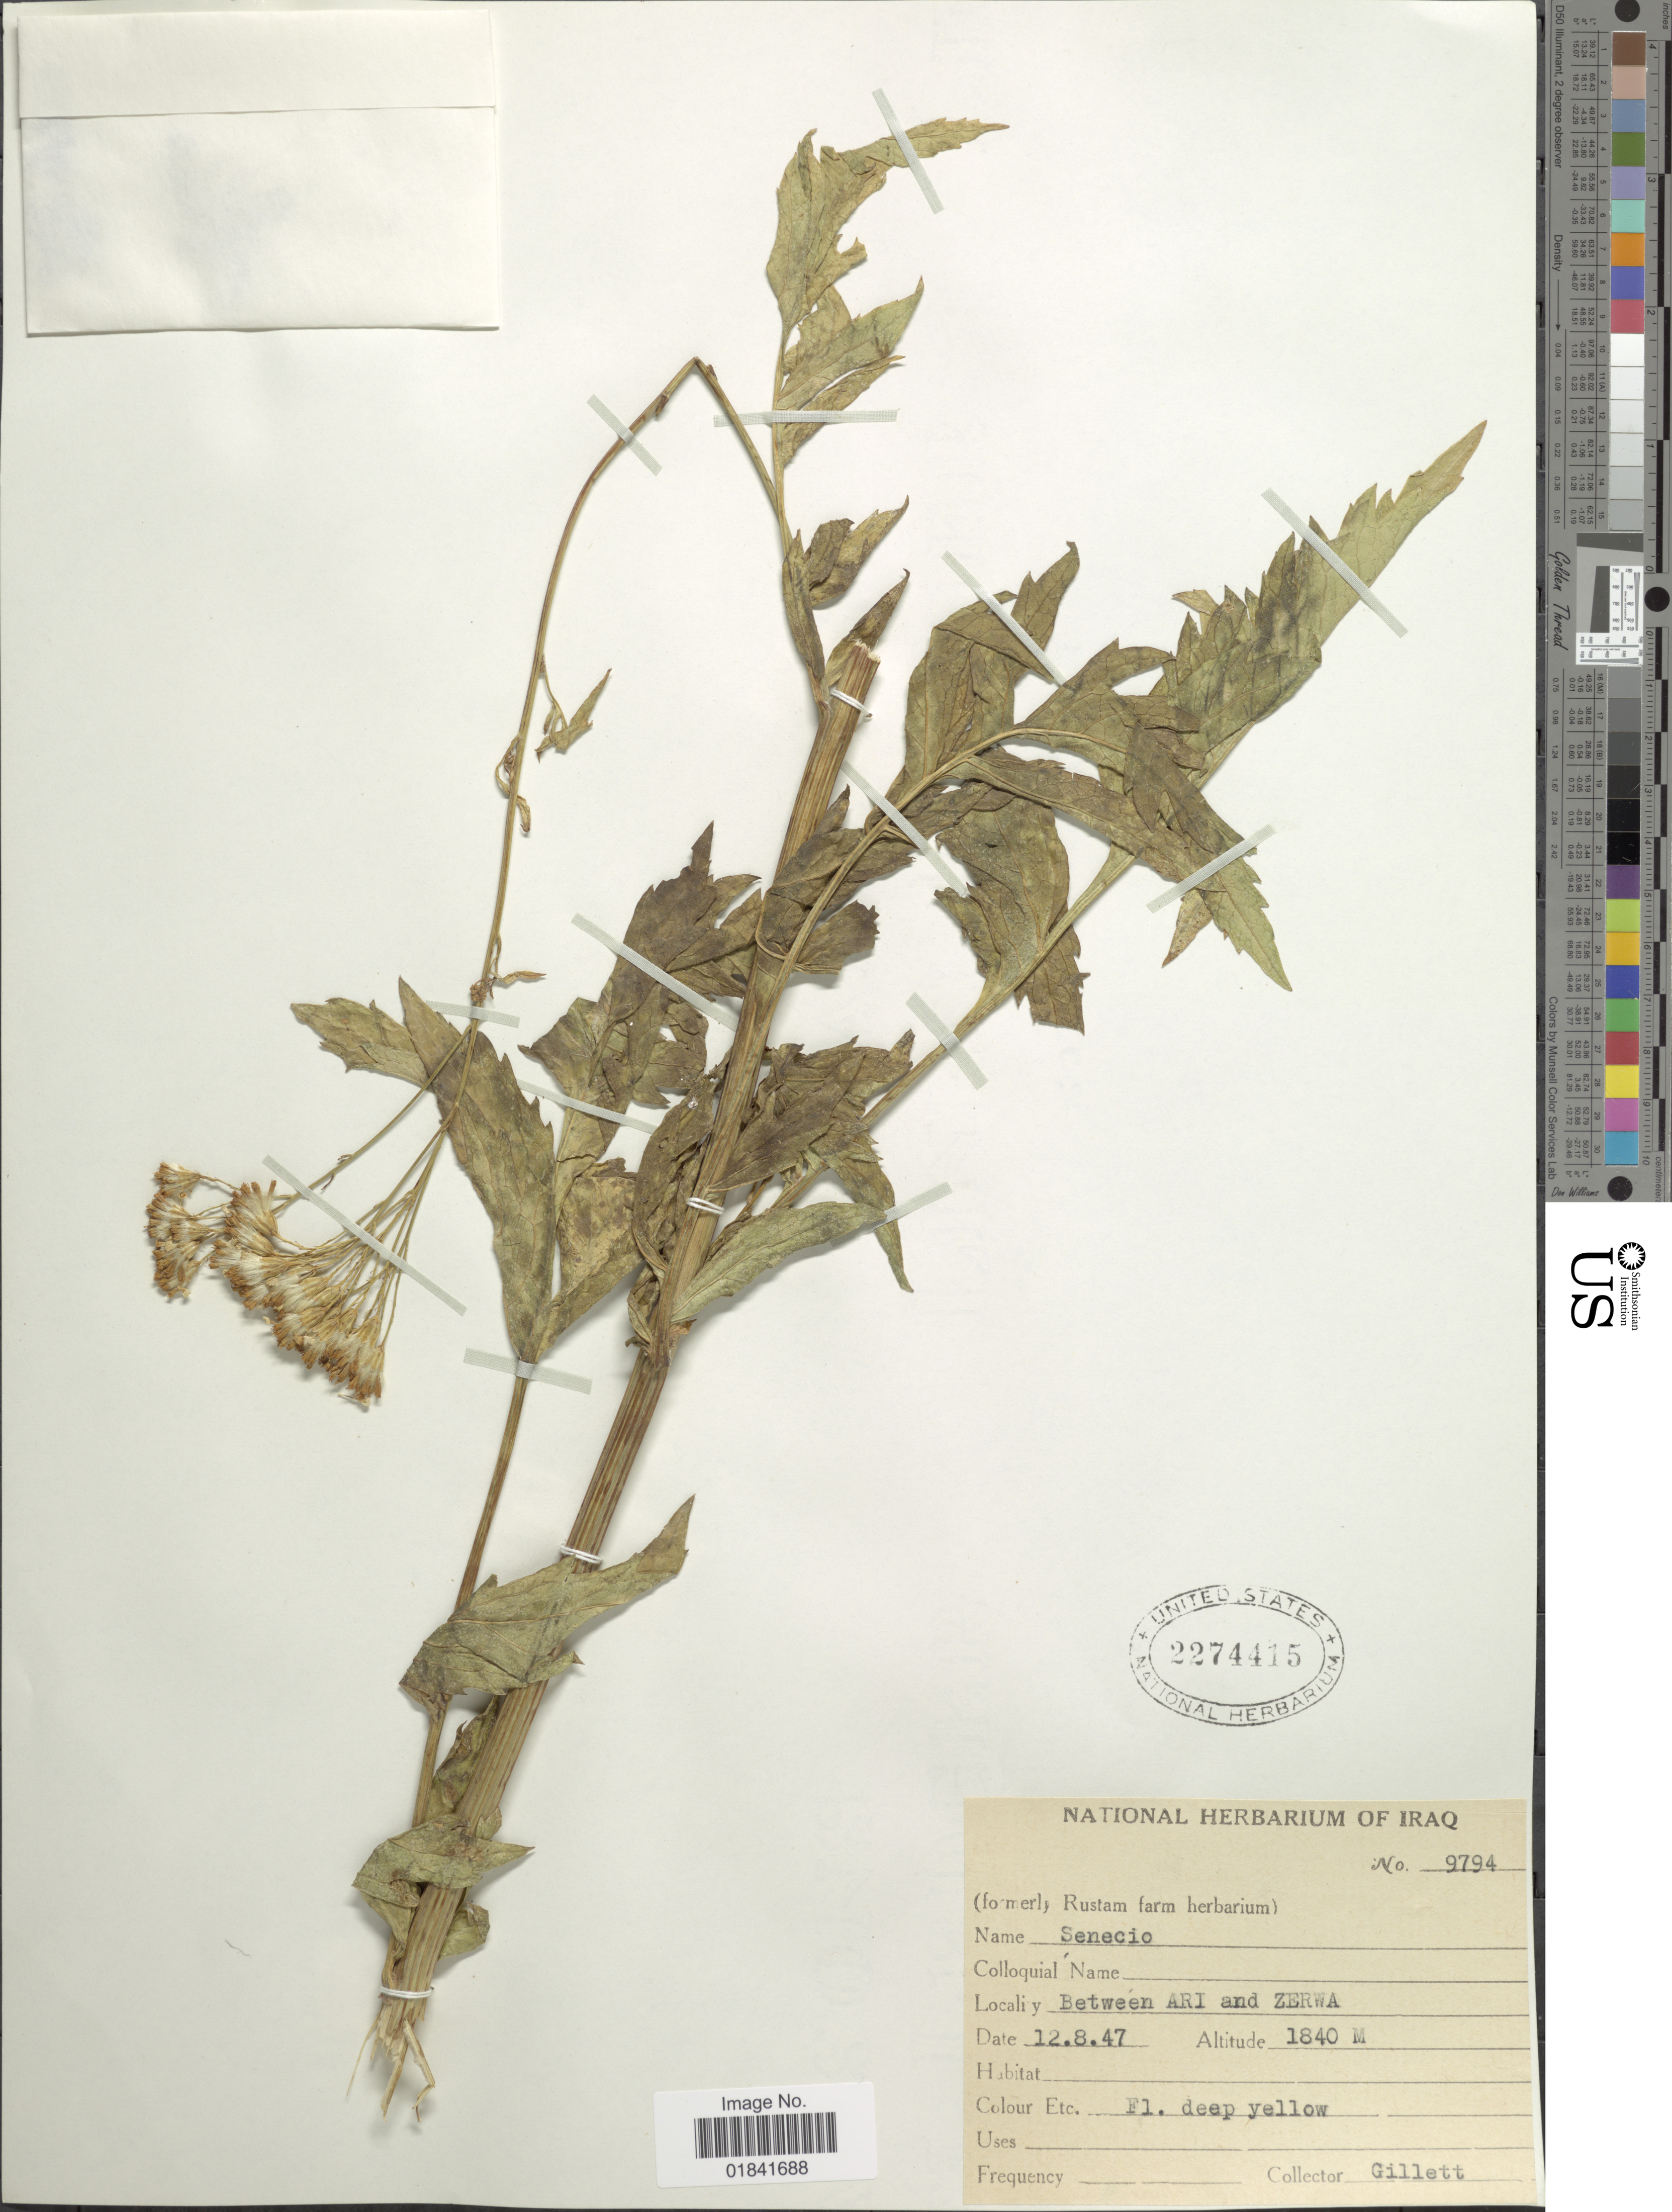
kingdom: Plantae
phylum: Tracheophyta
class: Magnoliopsida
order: Asterales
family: Asteraceae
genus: Senecio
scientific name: Senecio sp.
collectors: Gillett, --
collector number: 9794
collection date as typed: Transcribed d/m/y: 12/8/47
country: Iraq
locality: Between Ari and Zerwa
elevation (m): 1840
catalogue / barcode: US 2274415